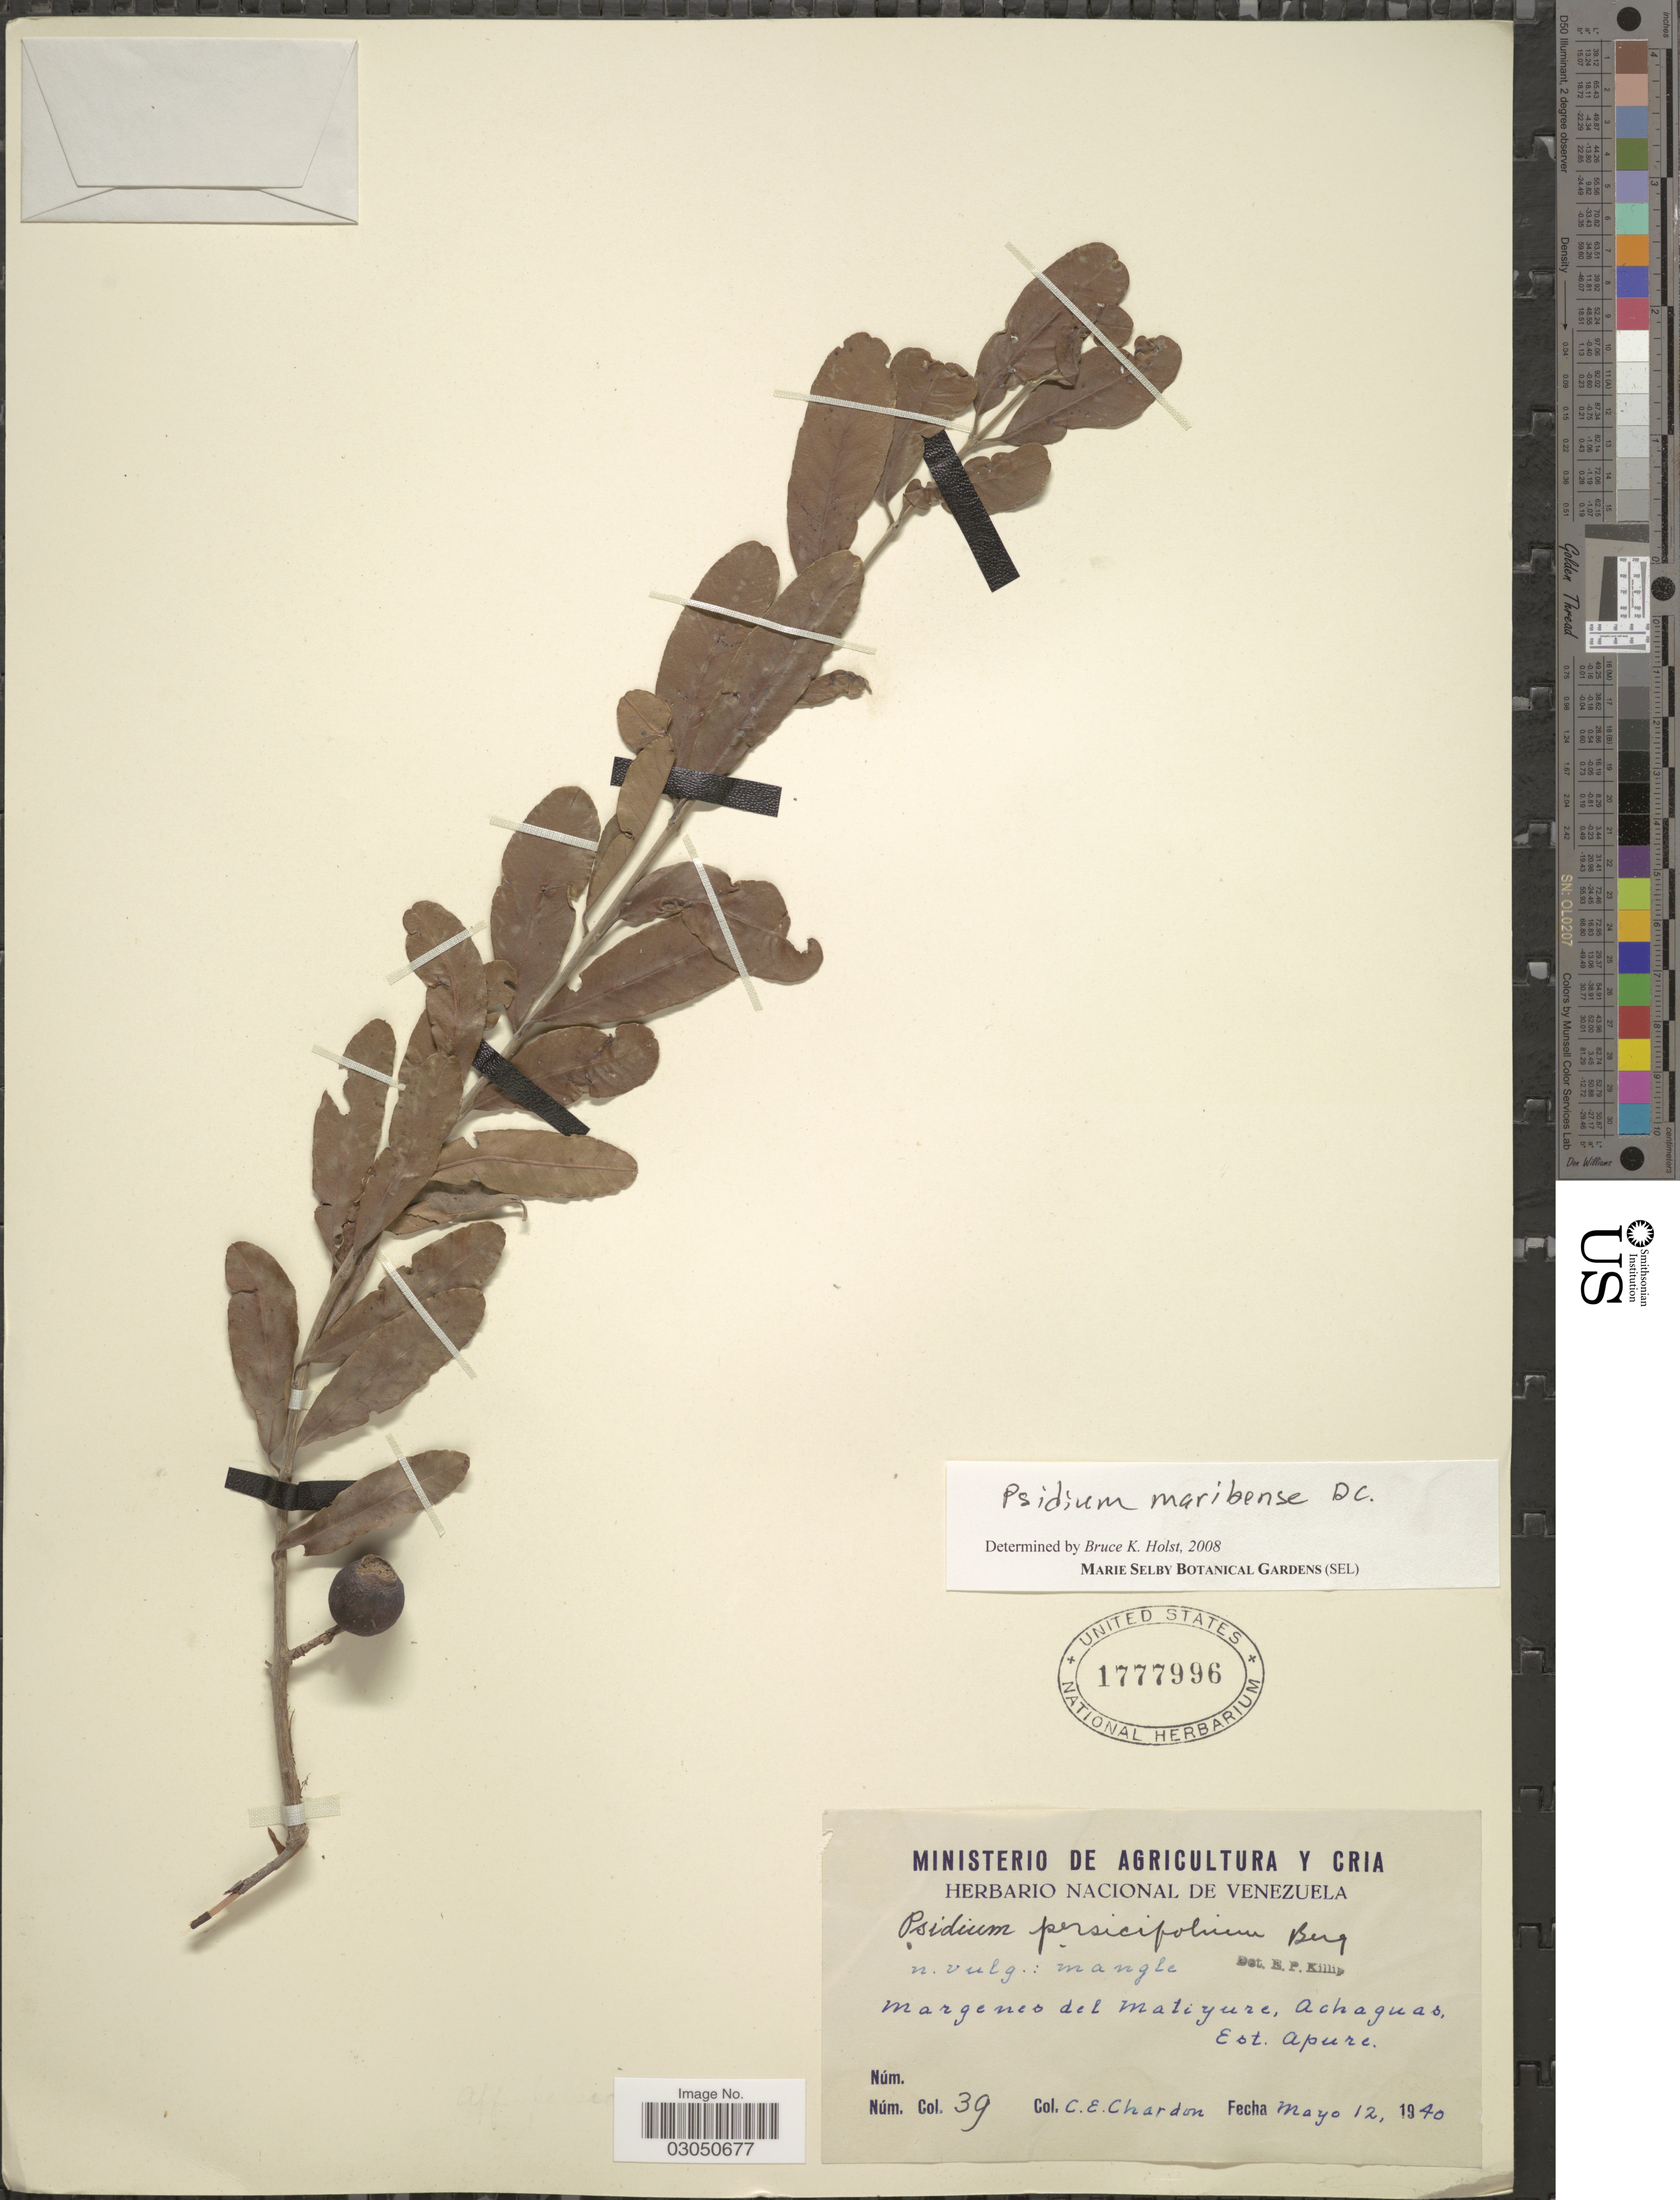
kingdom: Plantae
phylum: Tracheophyta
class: Magnoliopsida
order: Myrtales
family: Myrtaceae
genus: Psidium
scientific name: Psidium maribense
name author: DC.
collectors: C. E. Chardón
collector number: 39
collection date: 1940-05-12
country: Venezuela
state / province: Apure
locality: Margeneo del Matiyure, Achaguas.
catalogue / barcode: US 1777996